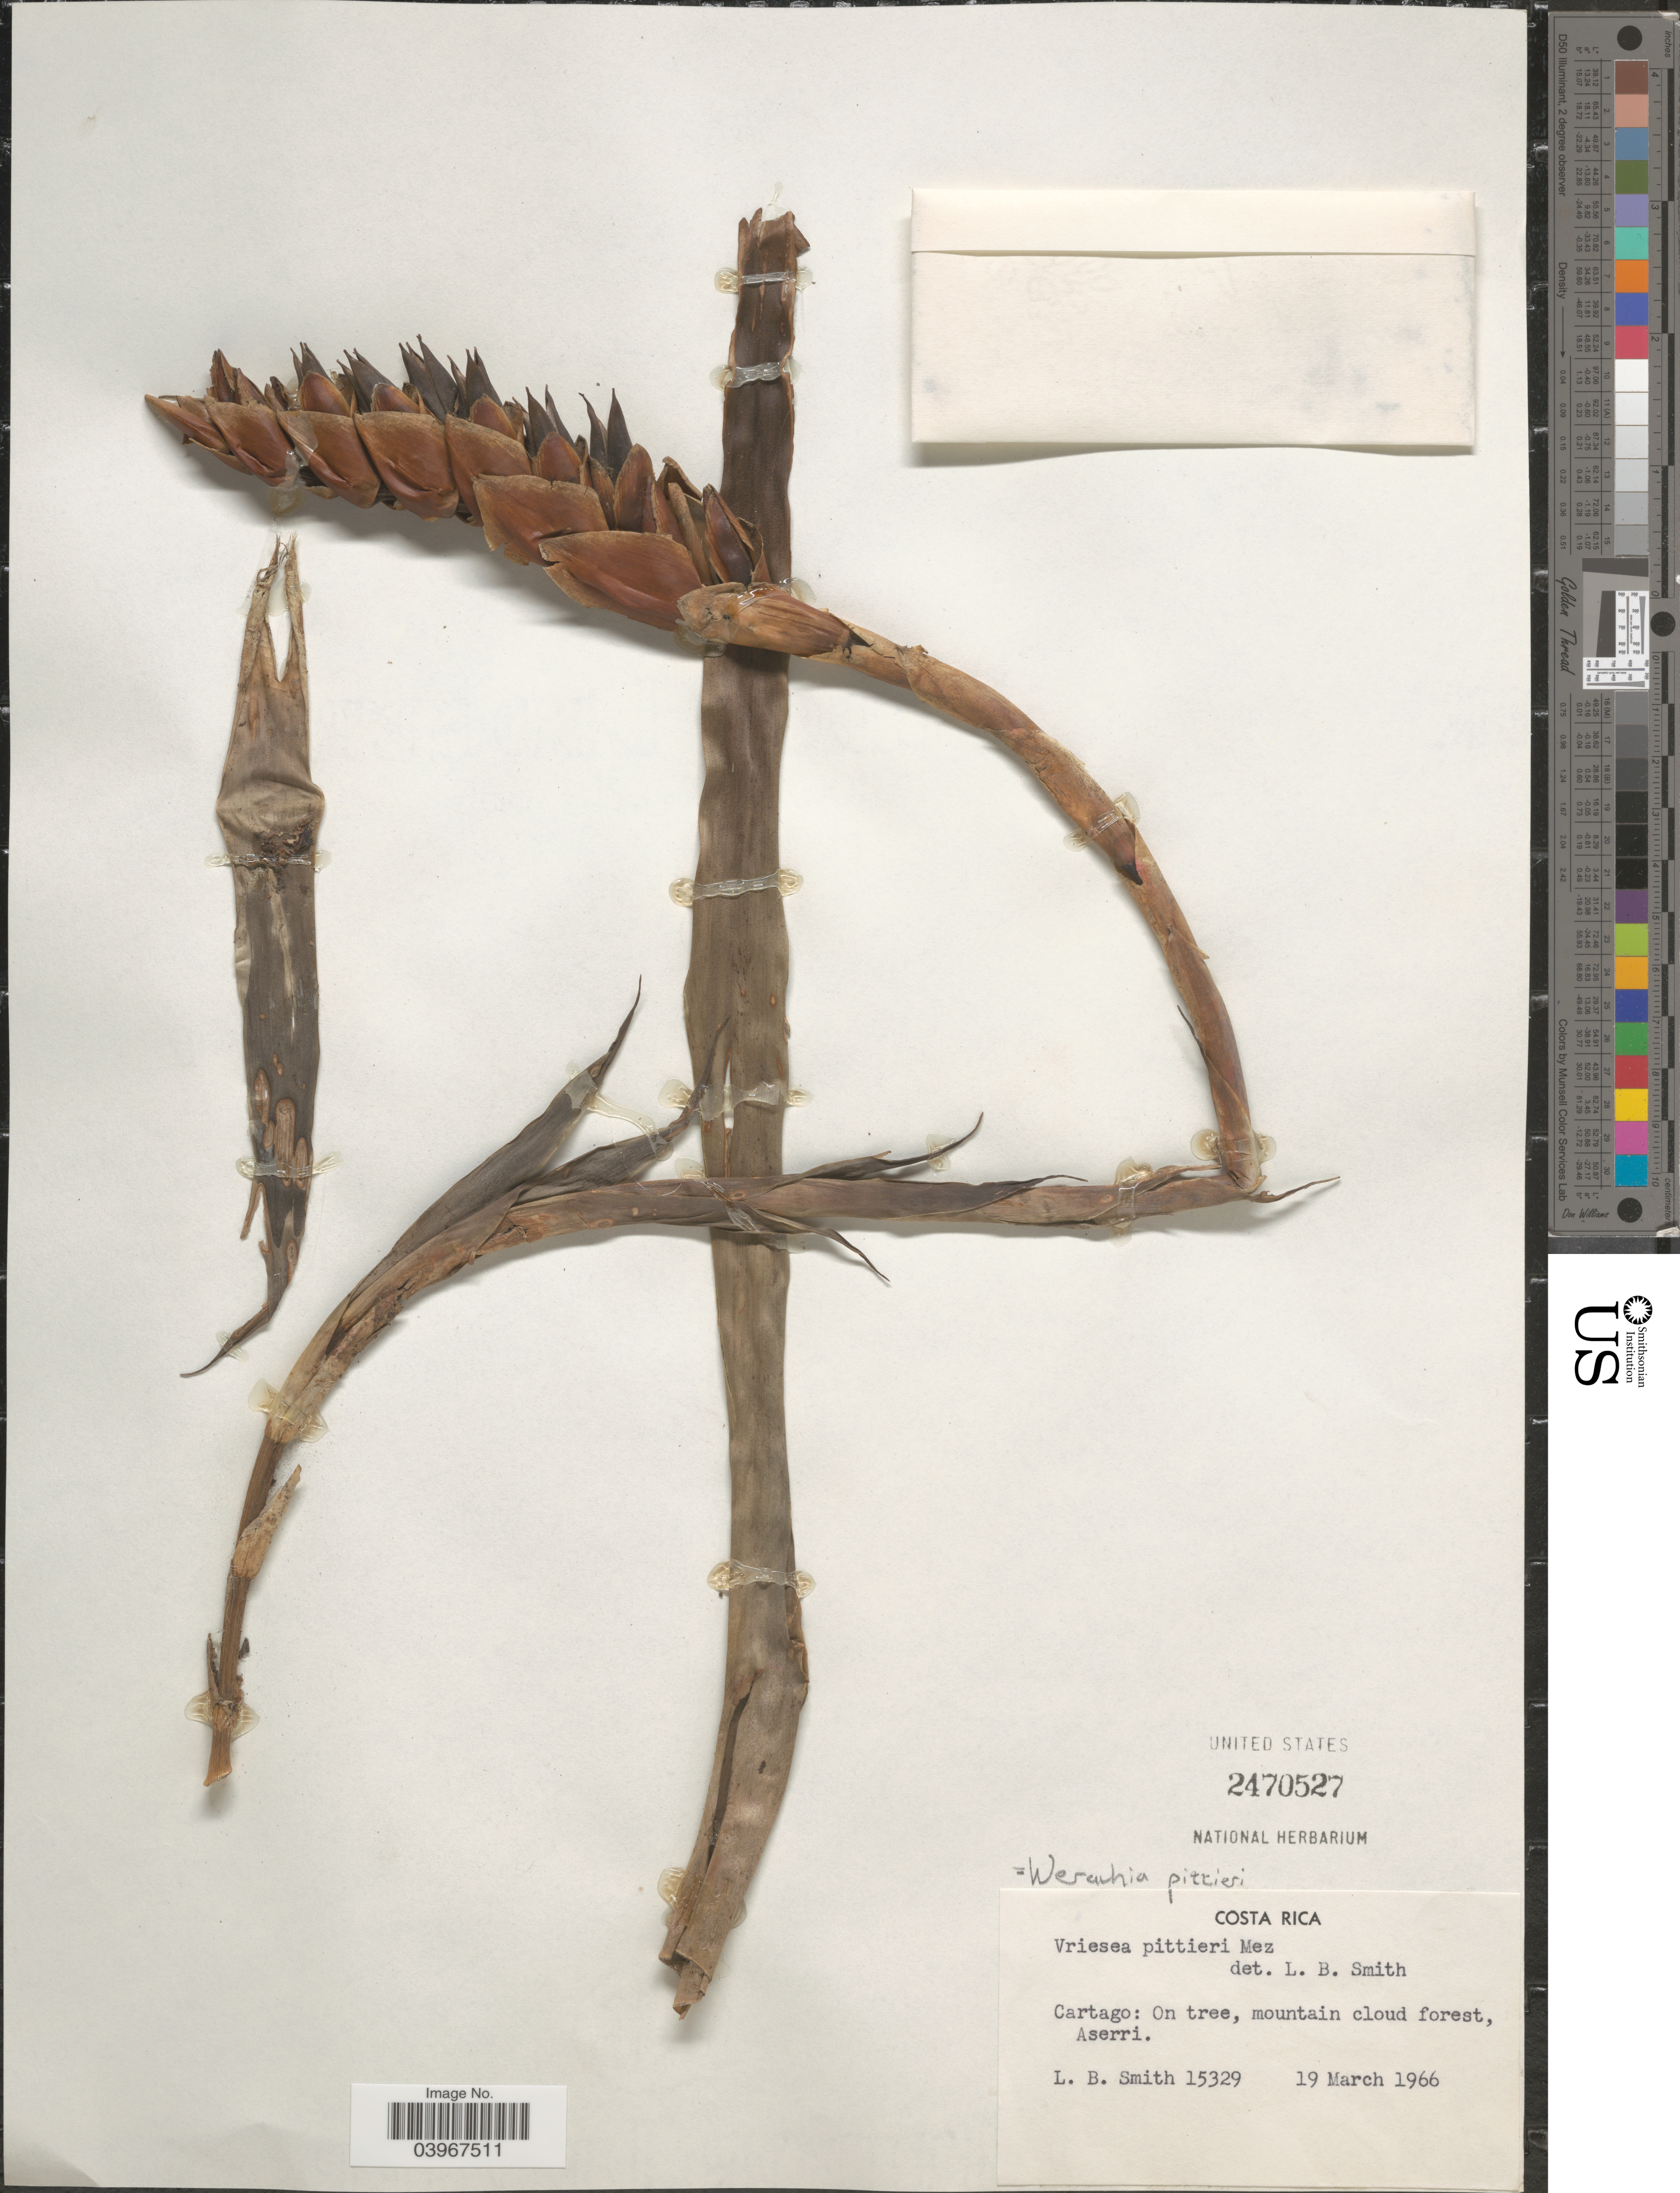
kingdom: Plantae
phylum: Tracheophyta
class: Liliopsida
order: Poales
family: Bromeliaceae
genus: Werauhia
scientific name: Werauhia pittieri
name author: (Mez) J.R. Grant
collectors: L. Smith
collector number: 15329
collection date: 1966-03-19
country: Costa Rica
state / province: Cartago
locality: On tree, mountain cloud forest, Aserri.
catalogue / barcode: US 2470527